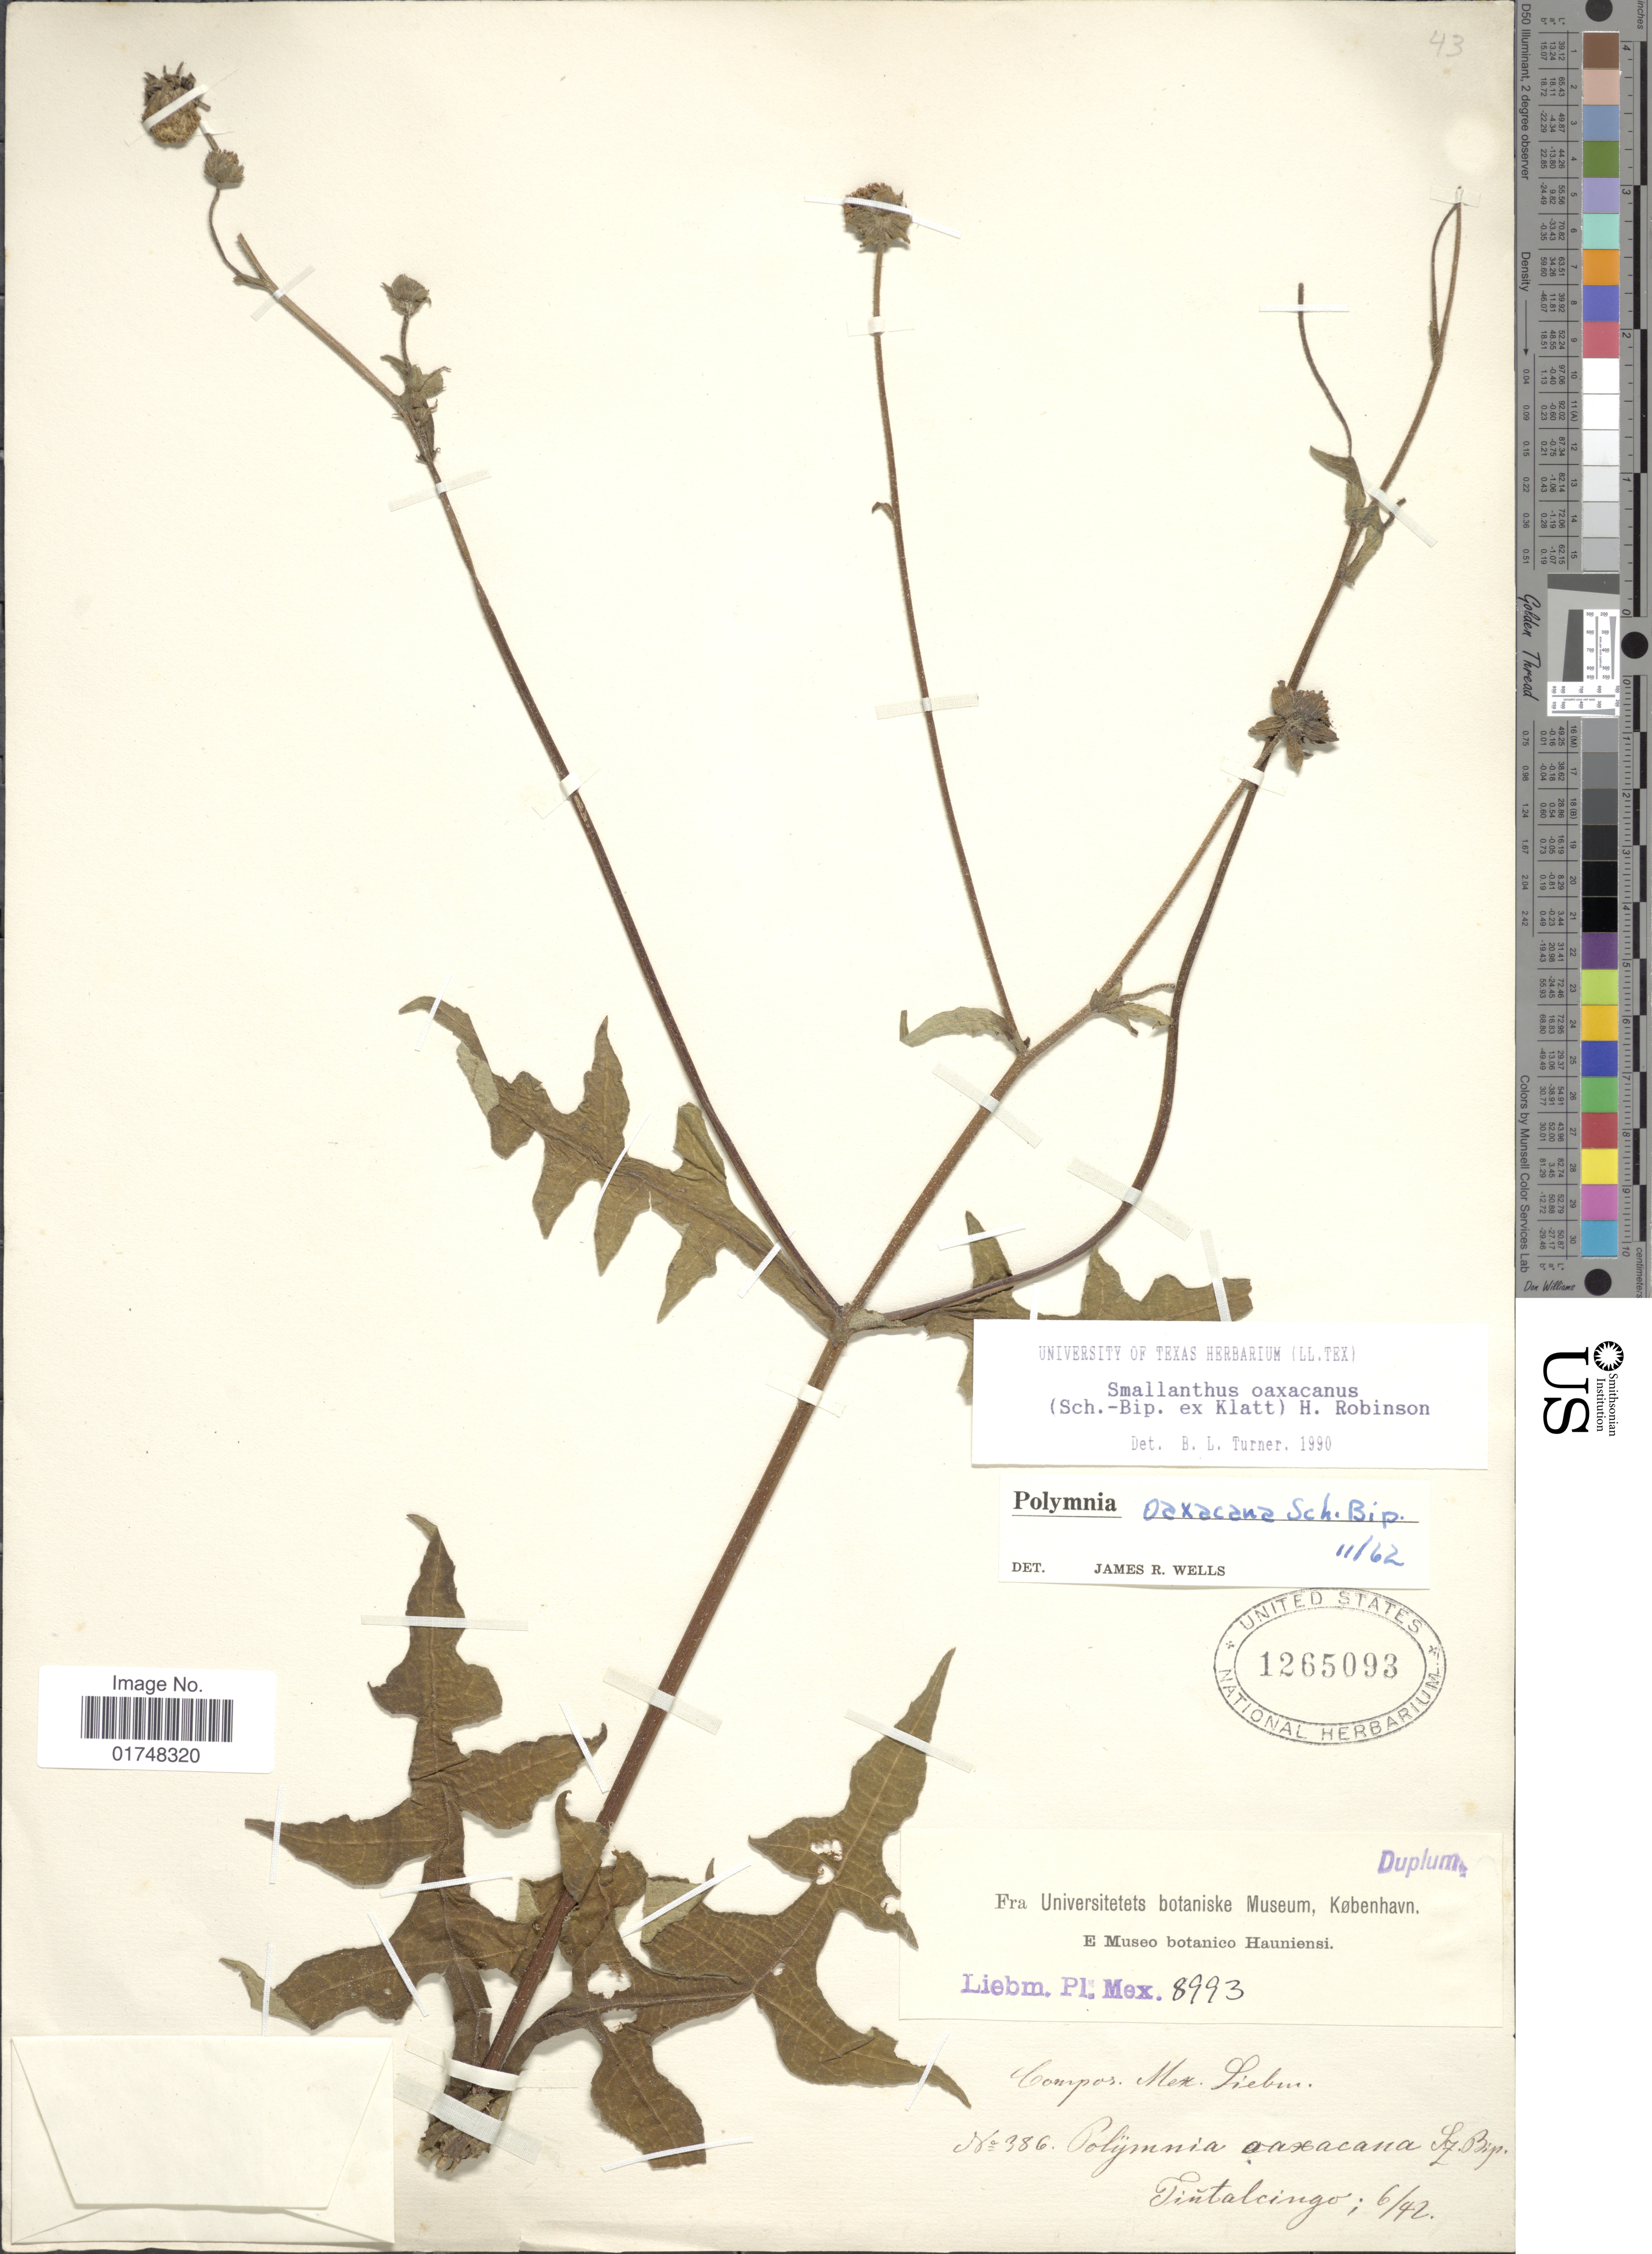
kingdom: Plantae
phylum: Tracheophyta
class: Magnoliopsida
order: Asterales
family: Asteraceae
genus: Smallanthus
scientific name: Smallanthus oaxacanus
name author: (Sch. Bip. ex Klatt) H. Rob.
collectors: F. M. Liebmann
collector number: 8993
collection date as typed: Transcribed d/m/y: /6/42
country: Mexico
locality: Mex., Tintalcingo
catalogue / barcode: US 1265093